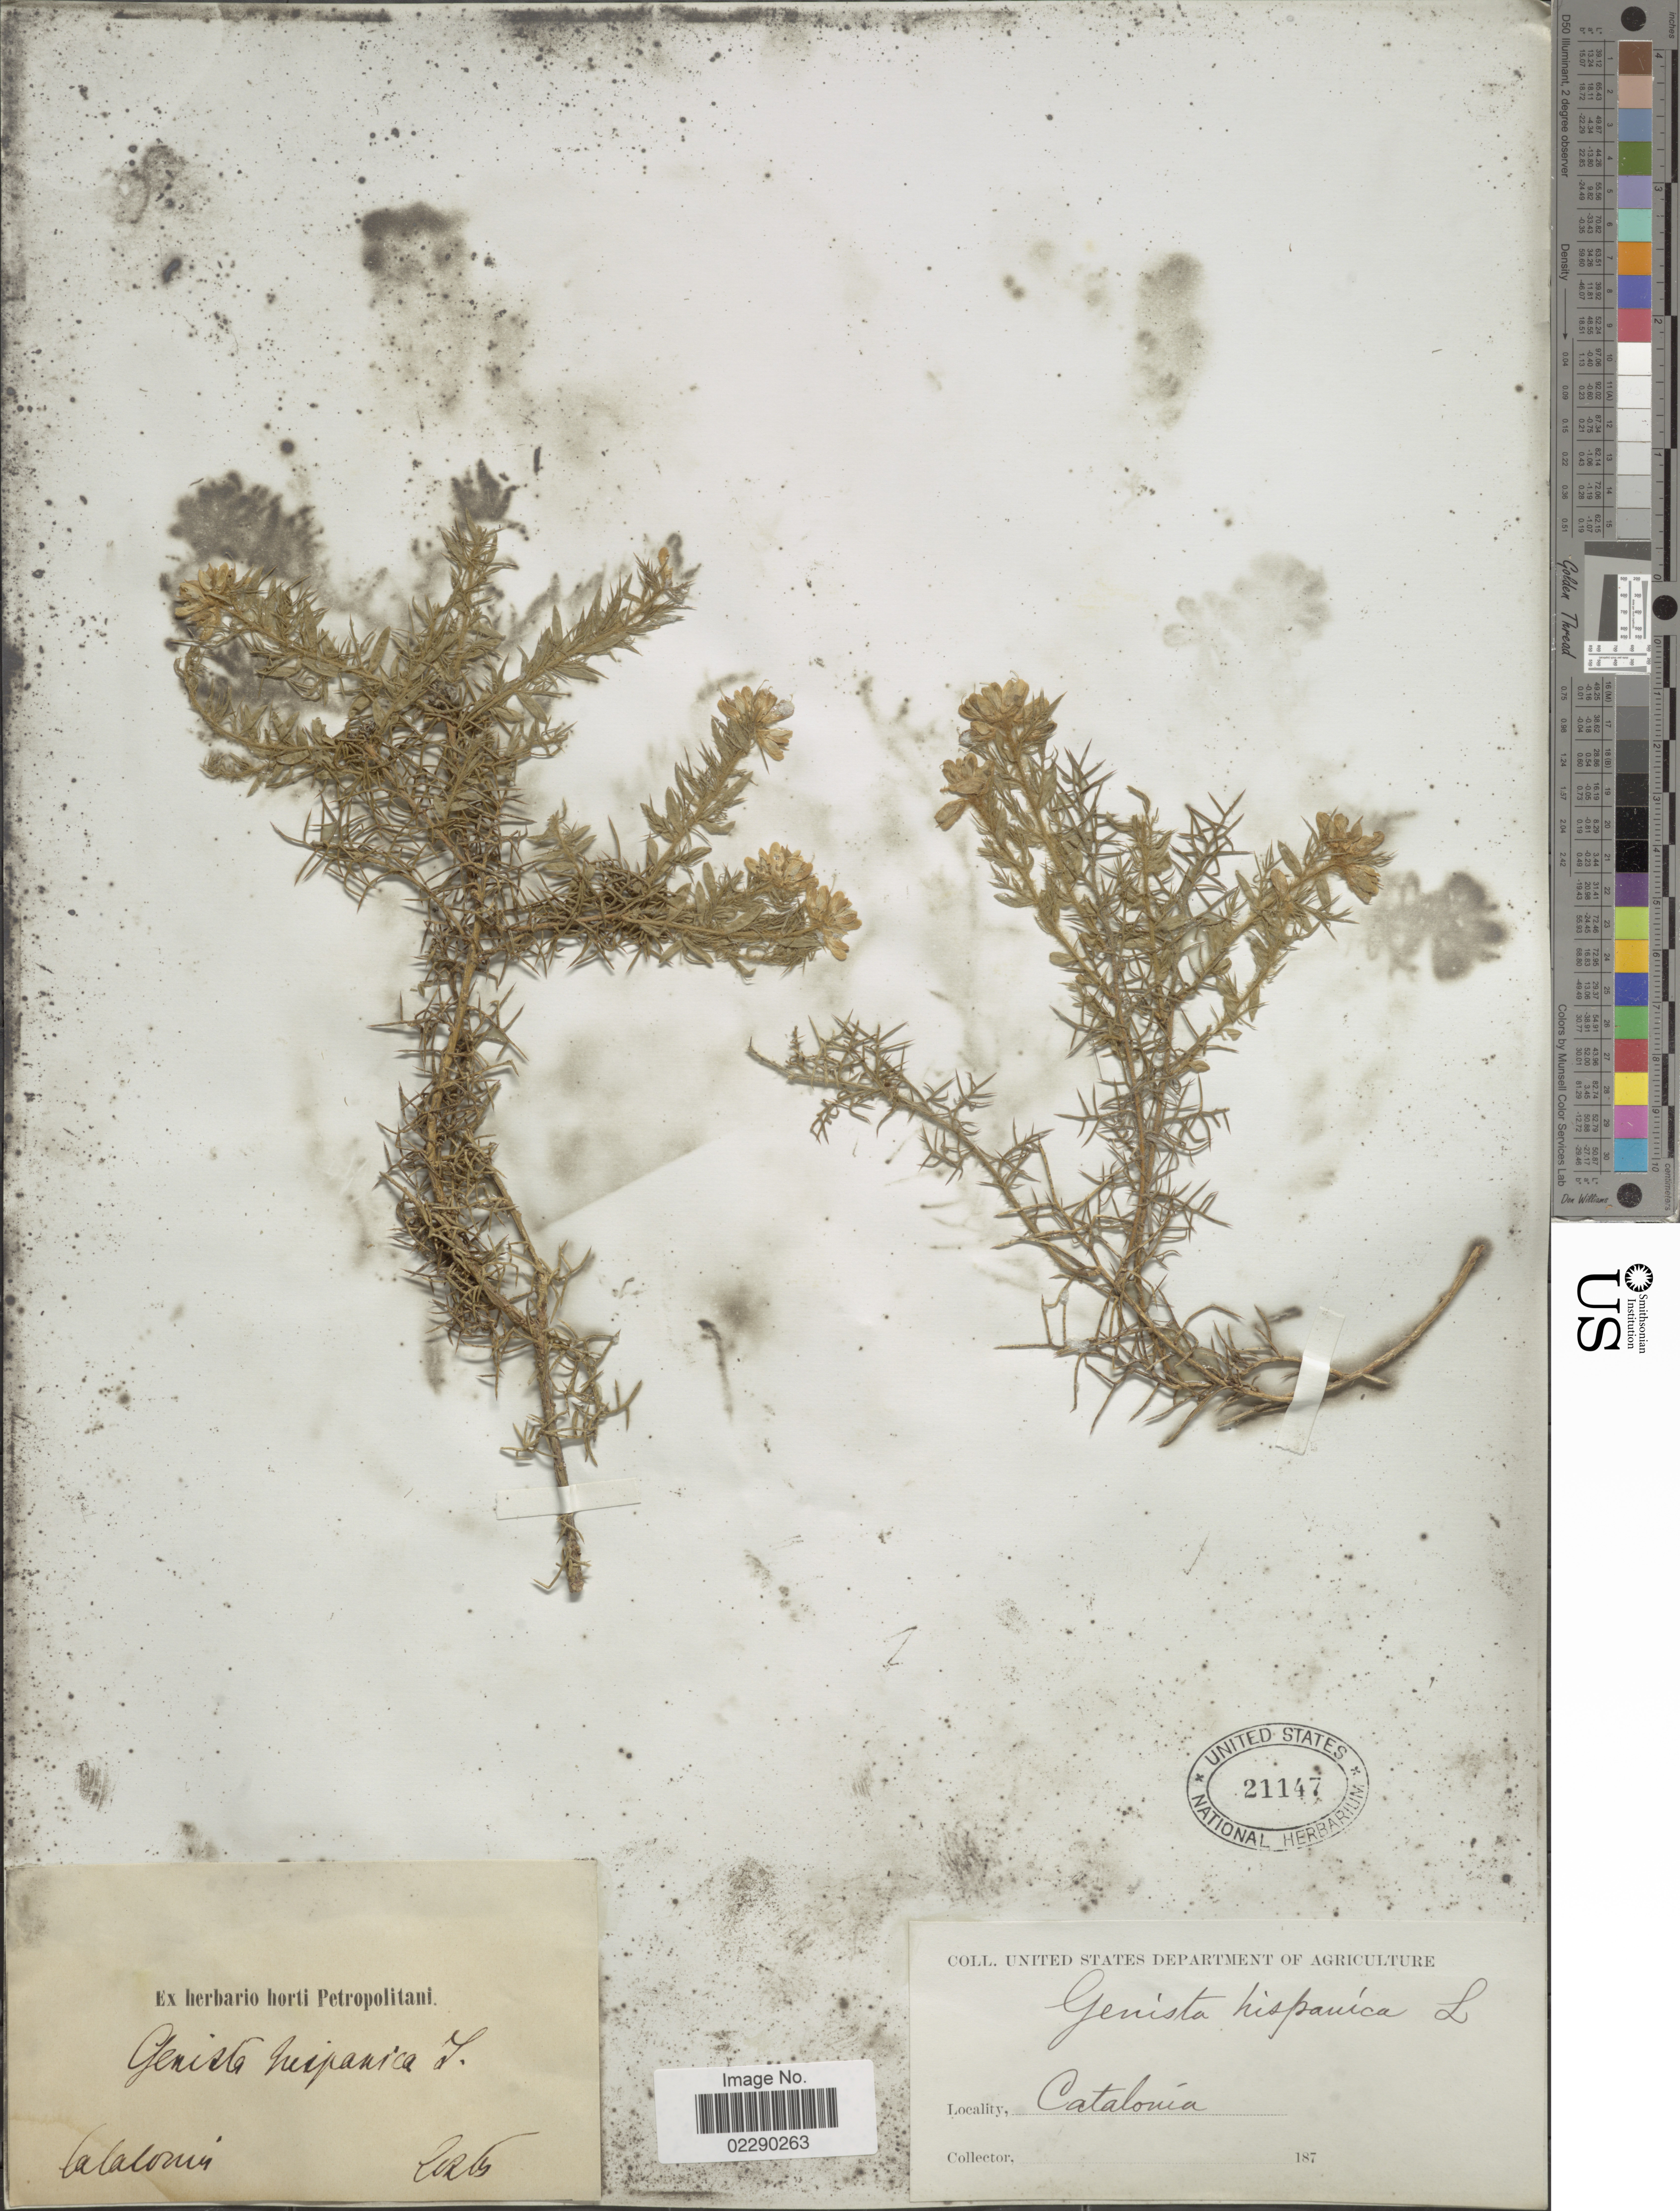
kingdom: Plantae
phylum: Tracheophyta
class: Magnoliopsida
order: Fabales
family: Fabaceae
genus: Genista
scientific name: Genista hispanica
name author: L.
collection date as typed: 187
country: Spain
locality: Catalonia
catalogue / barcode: US 21147